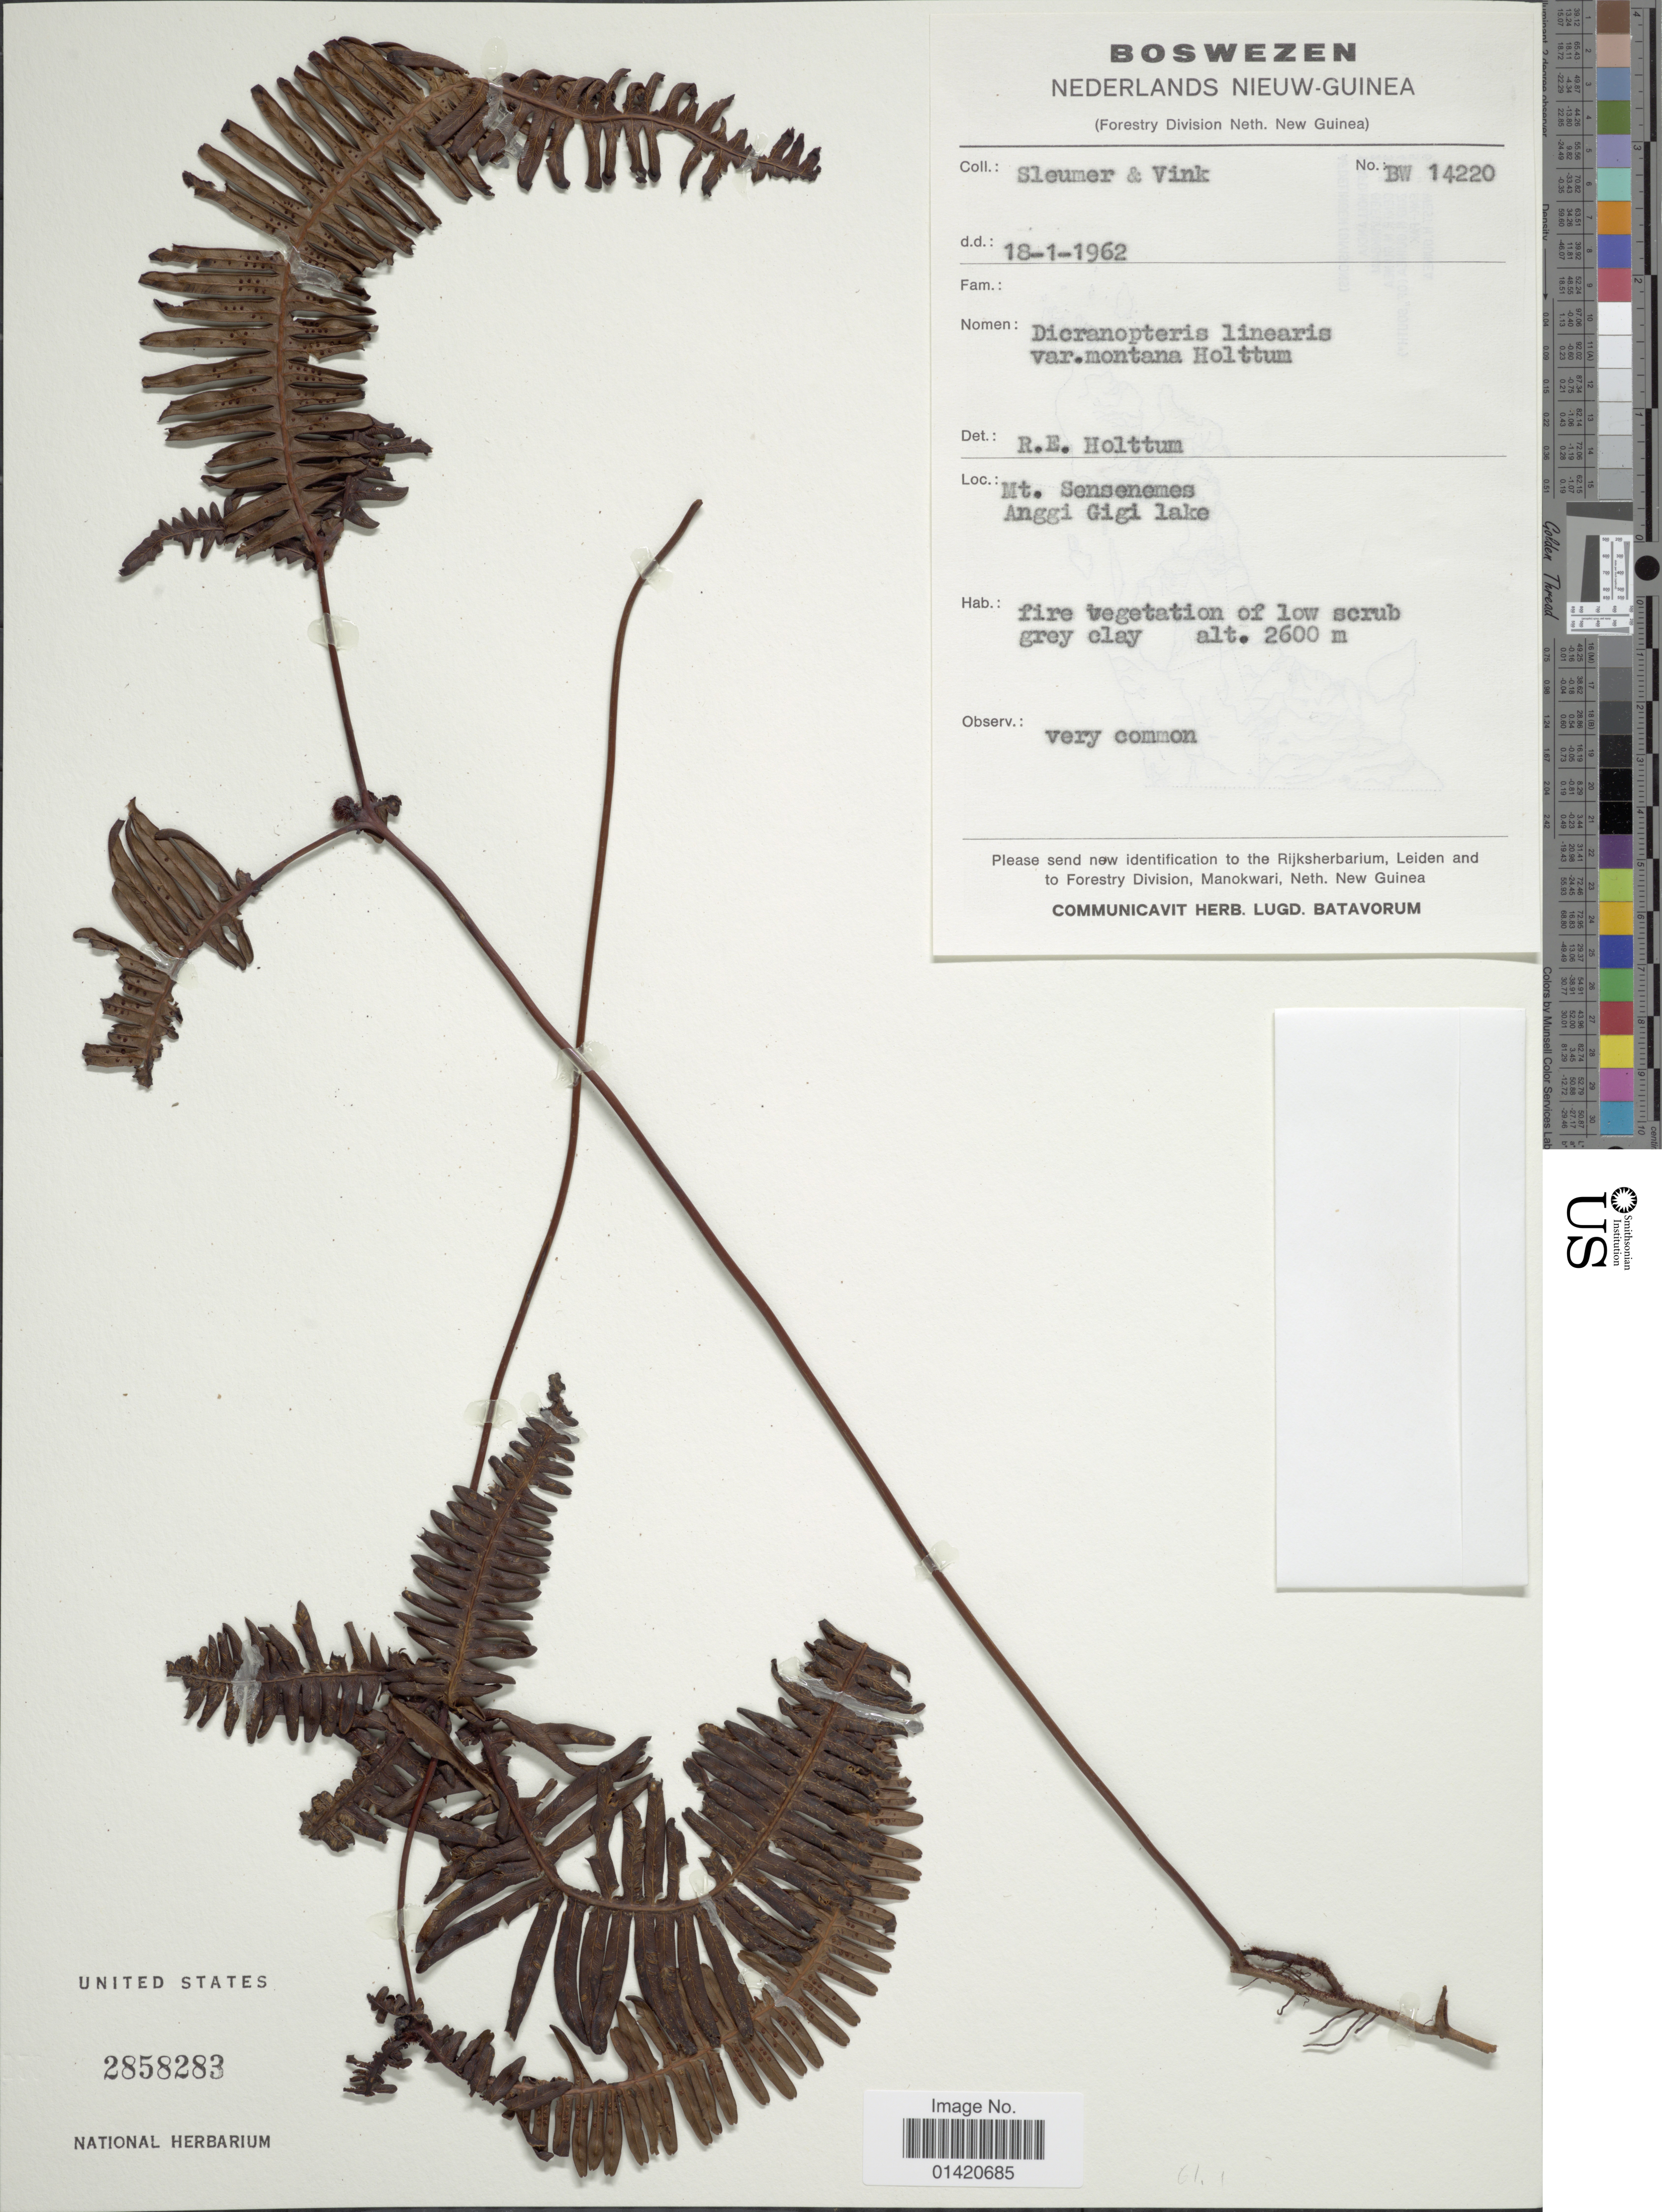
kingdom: Plantae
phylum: Tracheophyta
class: Polypodiopsida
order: Gleicheniales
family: Gleicheniaceae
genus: Dicranopteris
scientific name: Dicranopteris linearis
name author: (Burm. f.) Underw.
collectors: H. O. Sleumer & -. Vink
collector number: BW 14220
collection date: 1962-01-18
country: Indonesia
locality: Mt Sensenemes Anggi Gigi Lake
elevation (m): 2600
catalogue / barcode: US 2858283